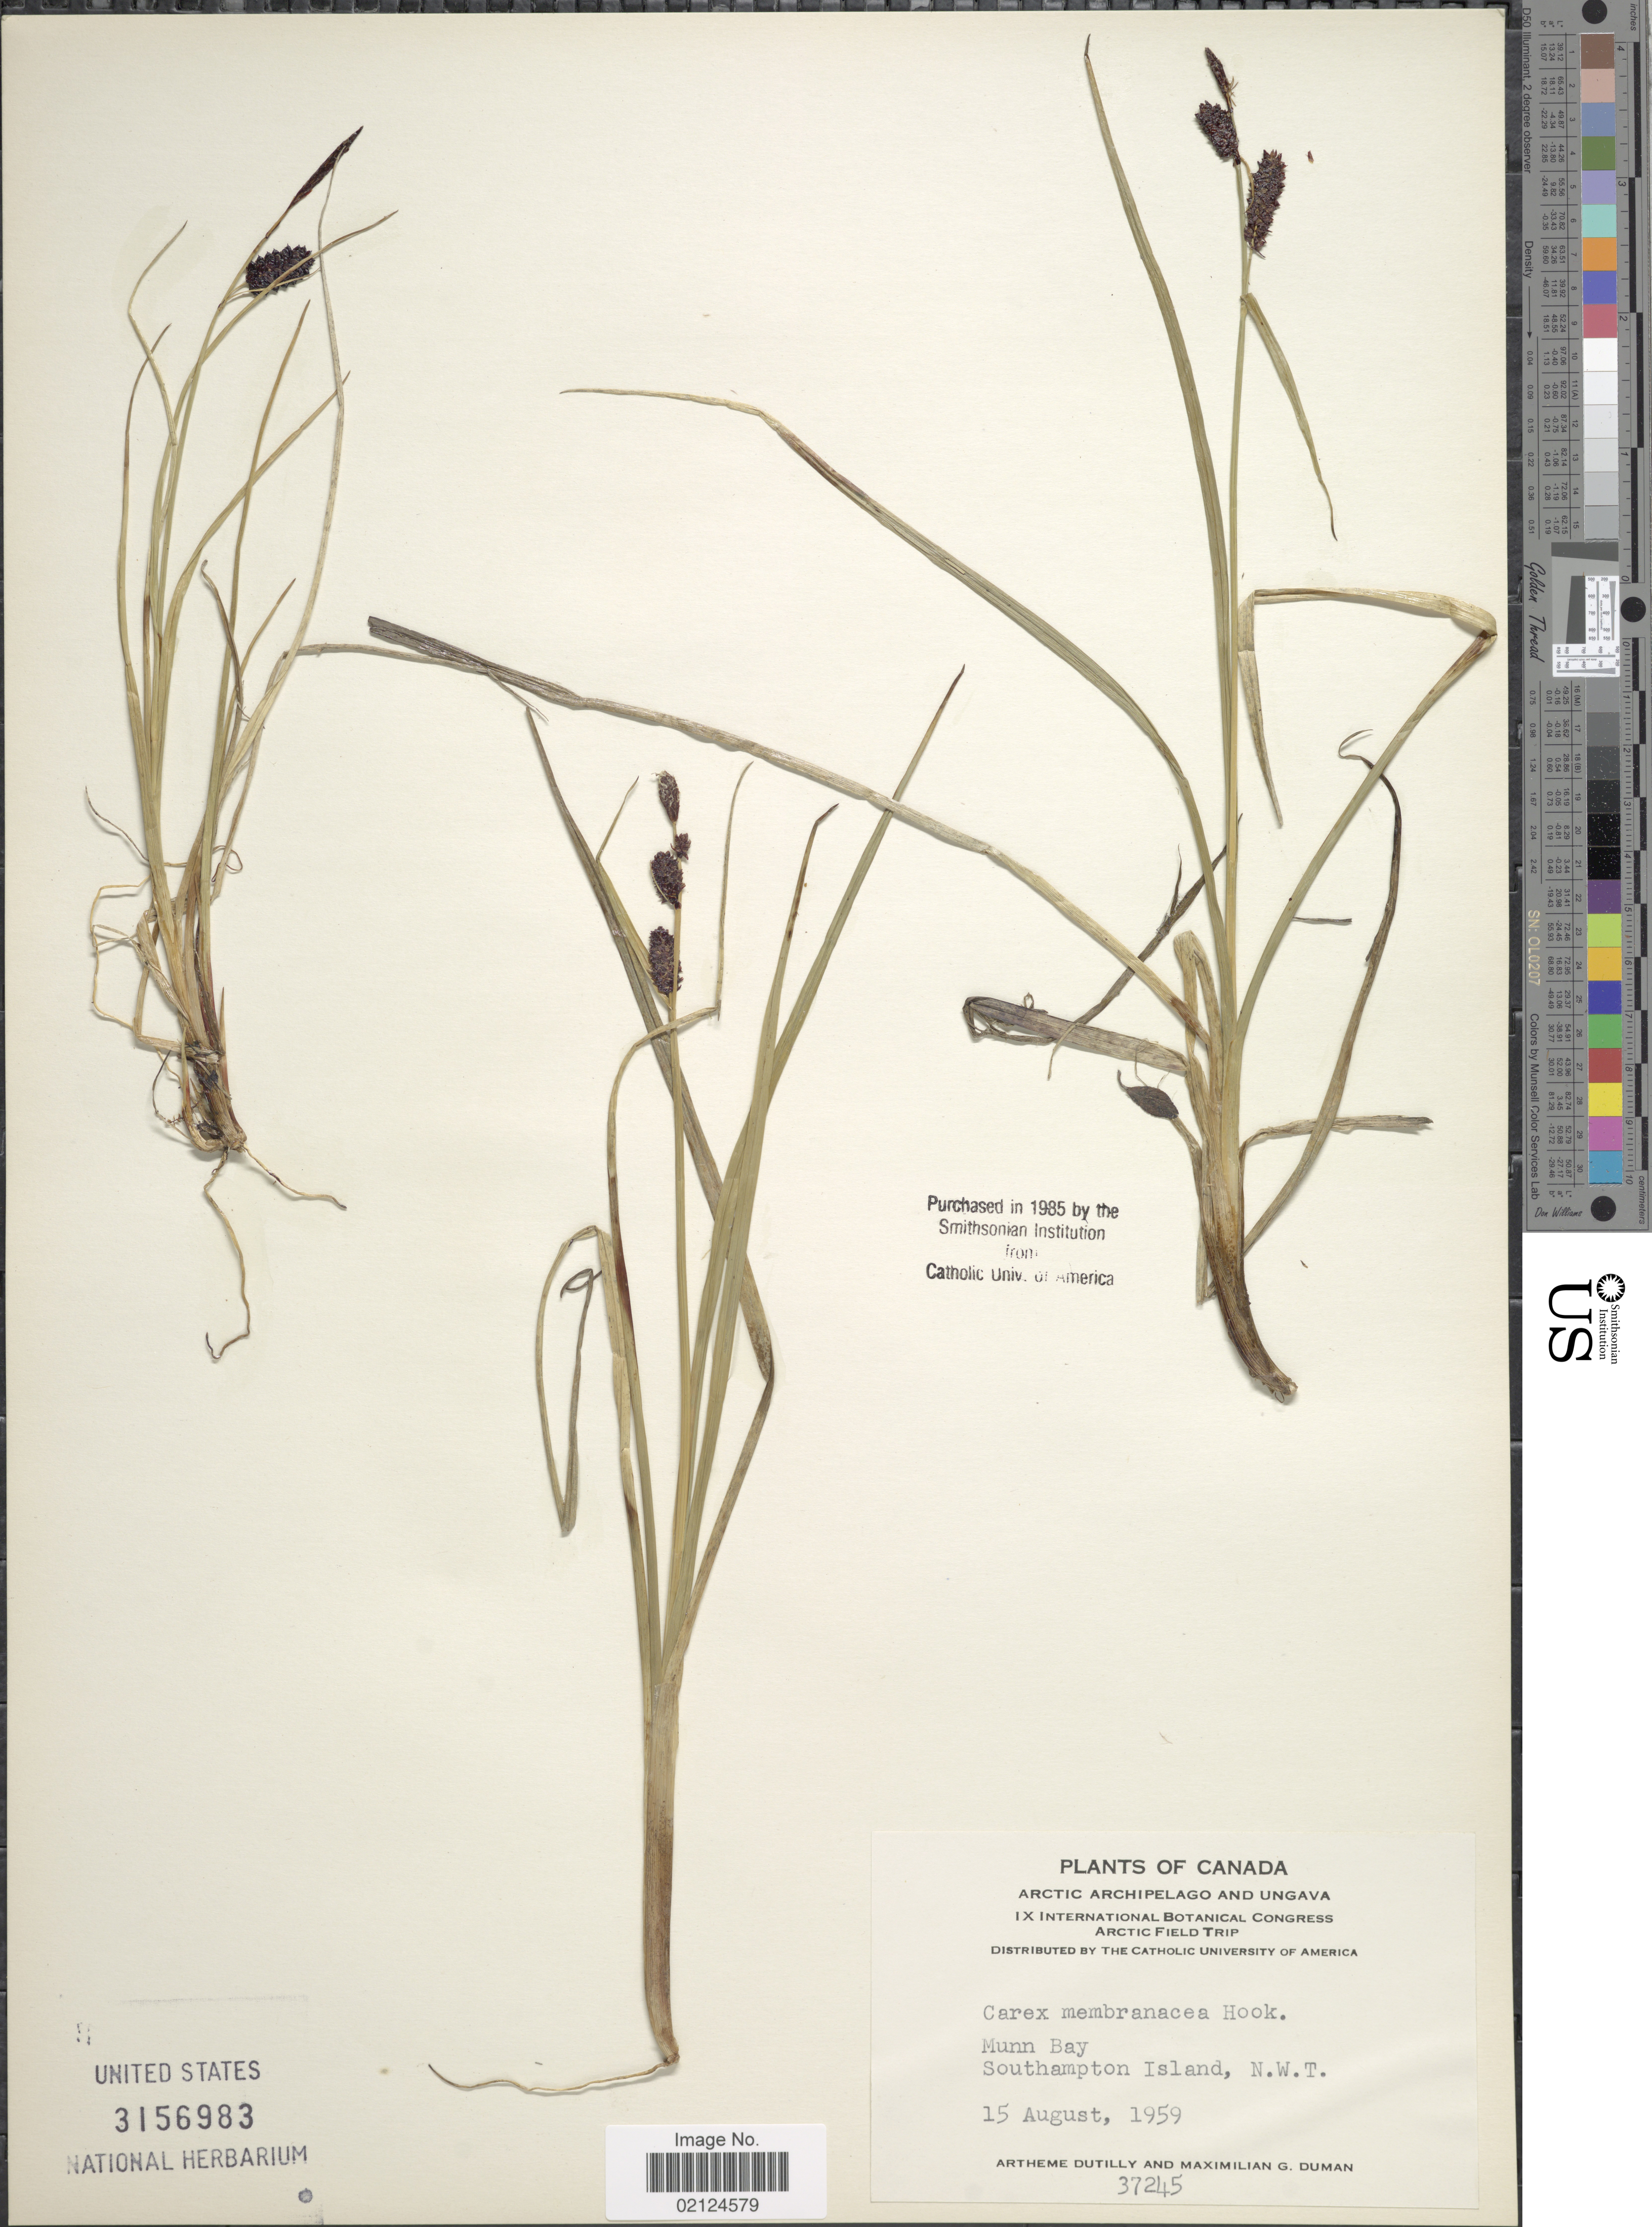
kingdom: Plantae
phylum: Tracheophyta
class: Liliopsida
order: Poales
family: Cyperaceae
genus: Carex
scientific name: Carex membranacea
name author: Hook.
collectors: A. Dutilly & M. Duman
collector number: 37245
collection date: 1959-08-15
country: Canada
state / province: Northwest Territories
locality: Munn Bay, Southampton Island, Arctic Archipelago and Ungava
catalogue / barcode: US 3156983